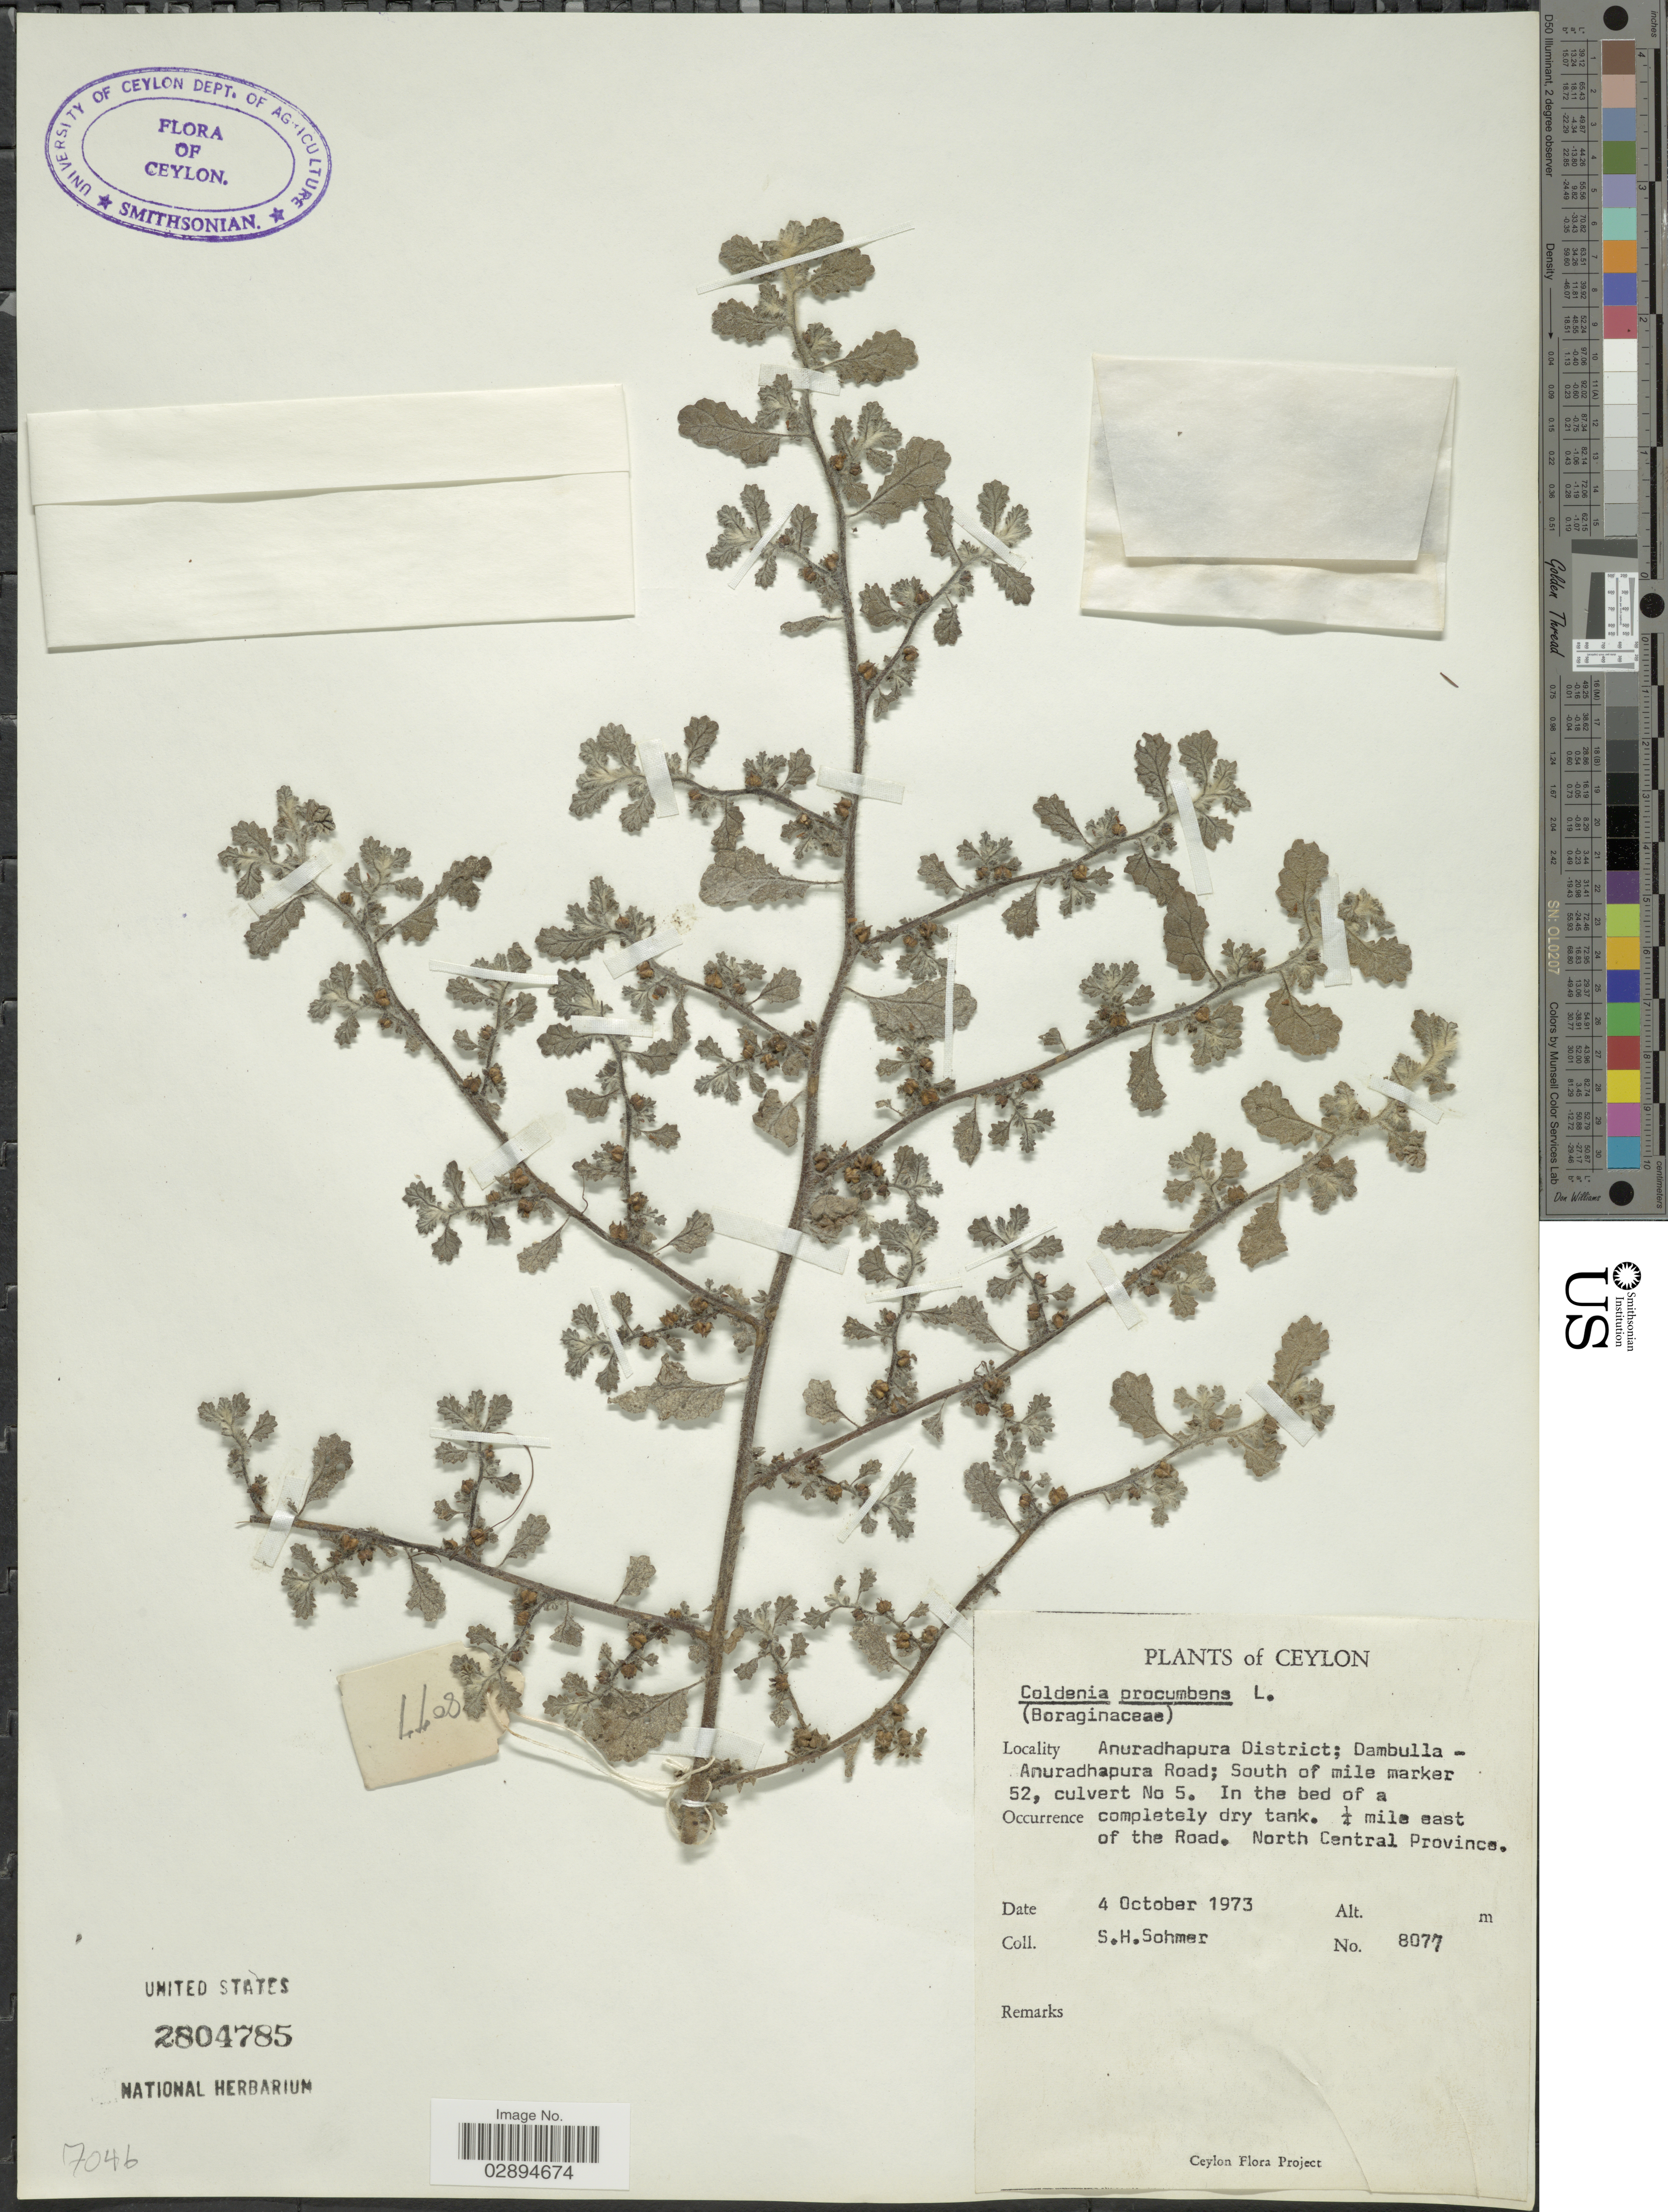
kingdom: Plantae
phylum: Tracheophyta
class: Magnoliopsida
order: Boraginales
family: Coldeniaceae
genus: Coldenia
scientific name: Coldenia procumbens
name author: L.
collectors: S. H. Sohmer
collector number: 8077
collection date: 1973-10-04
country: Sri Lanka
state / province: North Central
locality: Ceylon. Anuradhapura District; Dambulla - Anuradhapura Road; South of mile marker 52, culvert No 5. In the bed of a completely dry tank. ¼ mile east of the Road.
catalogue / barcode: US 2804785